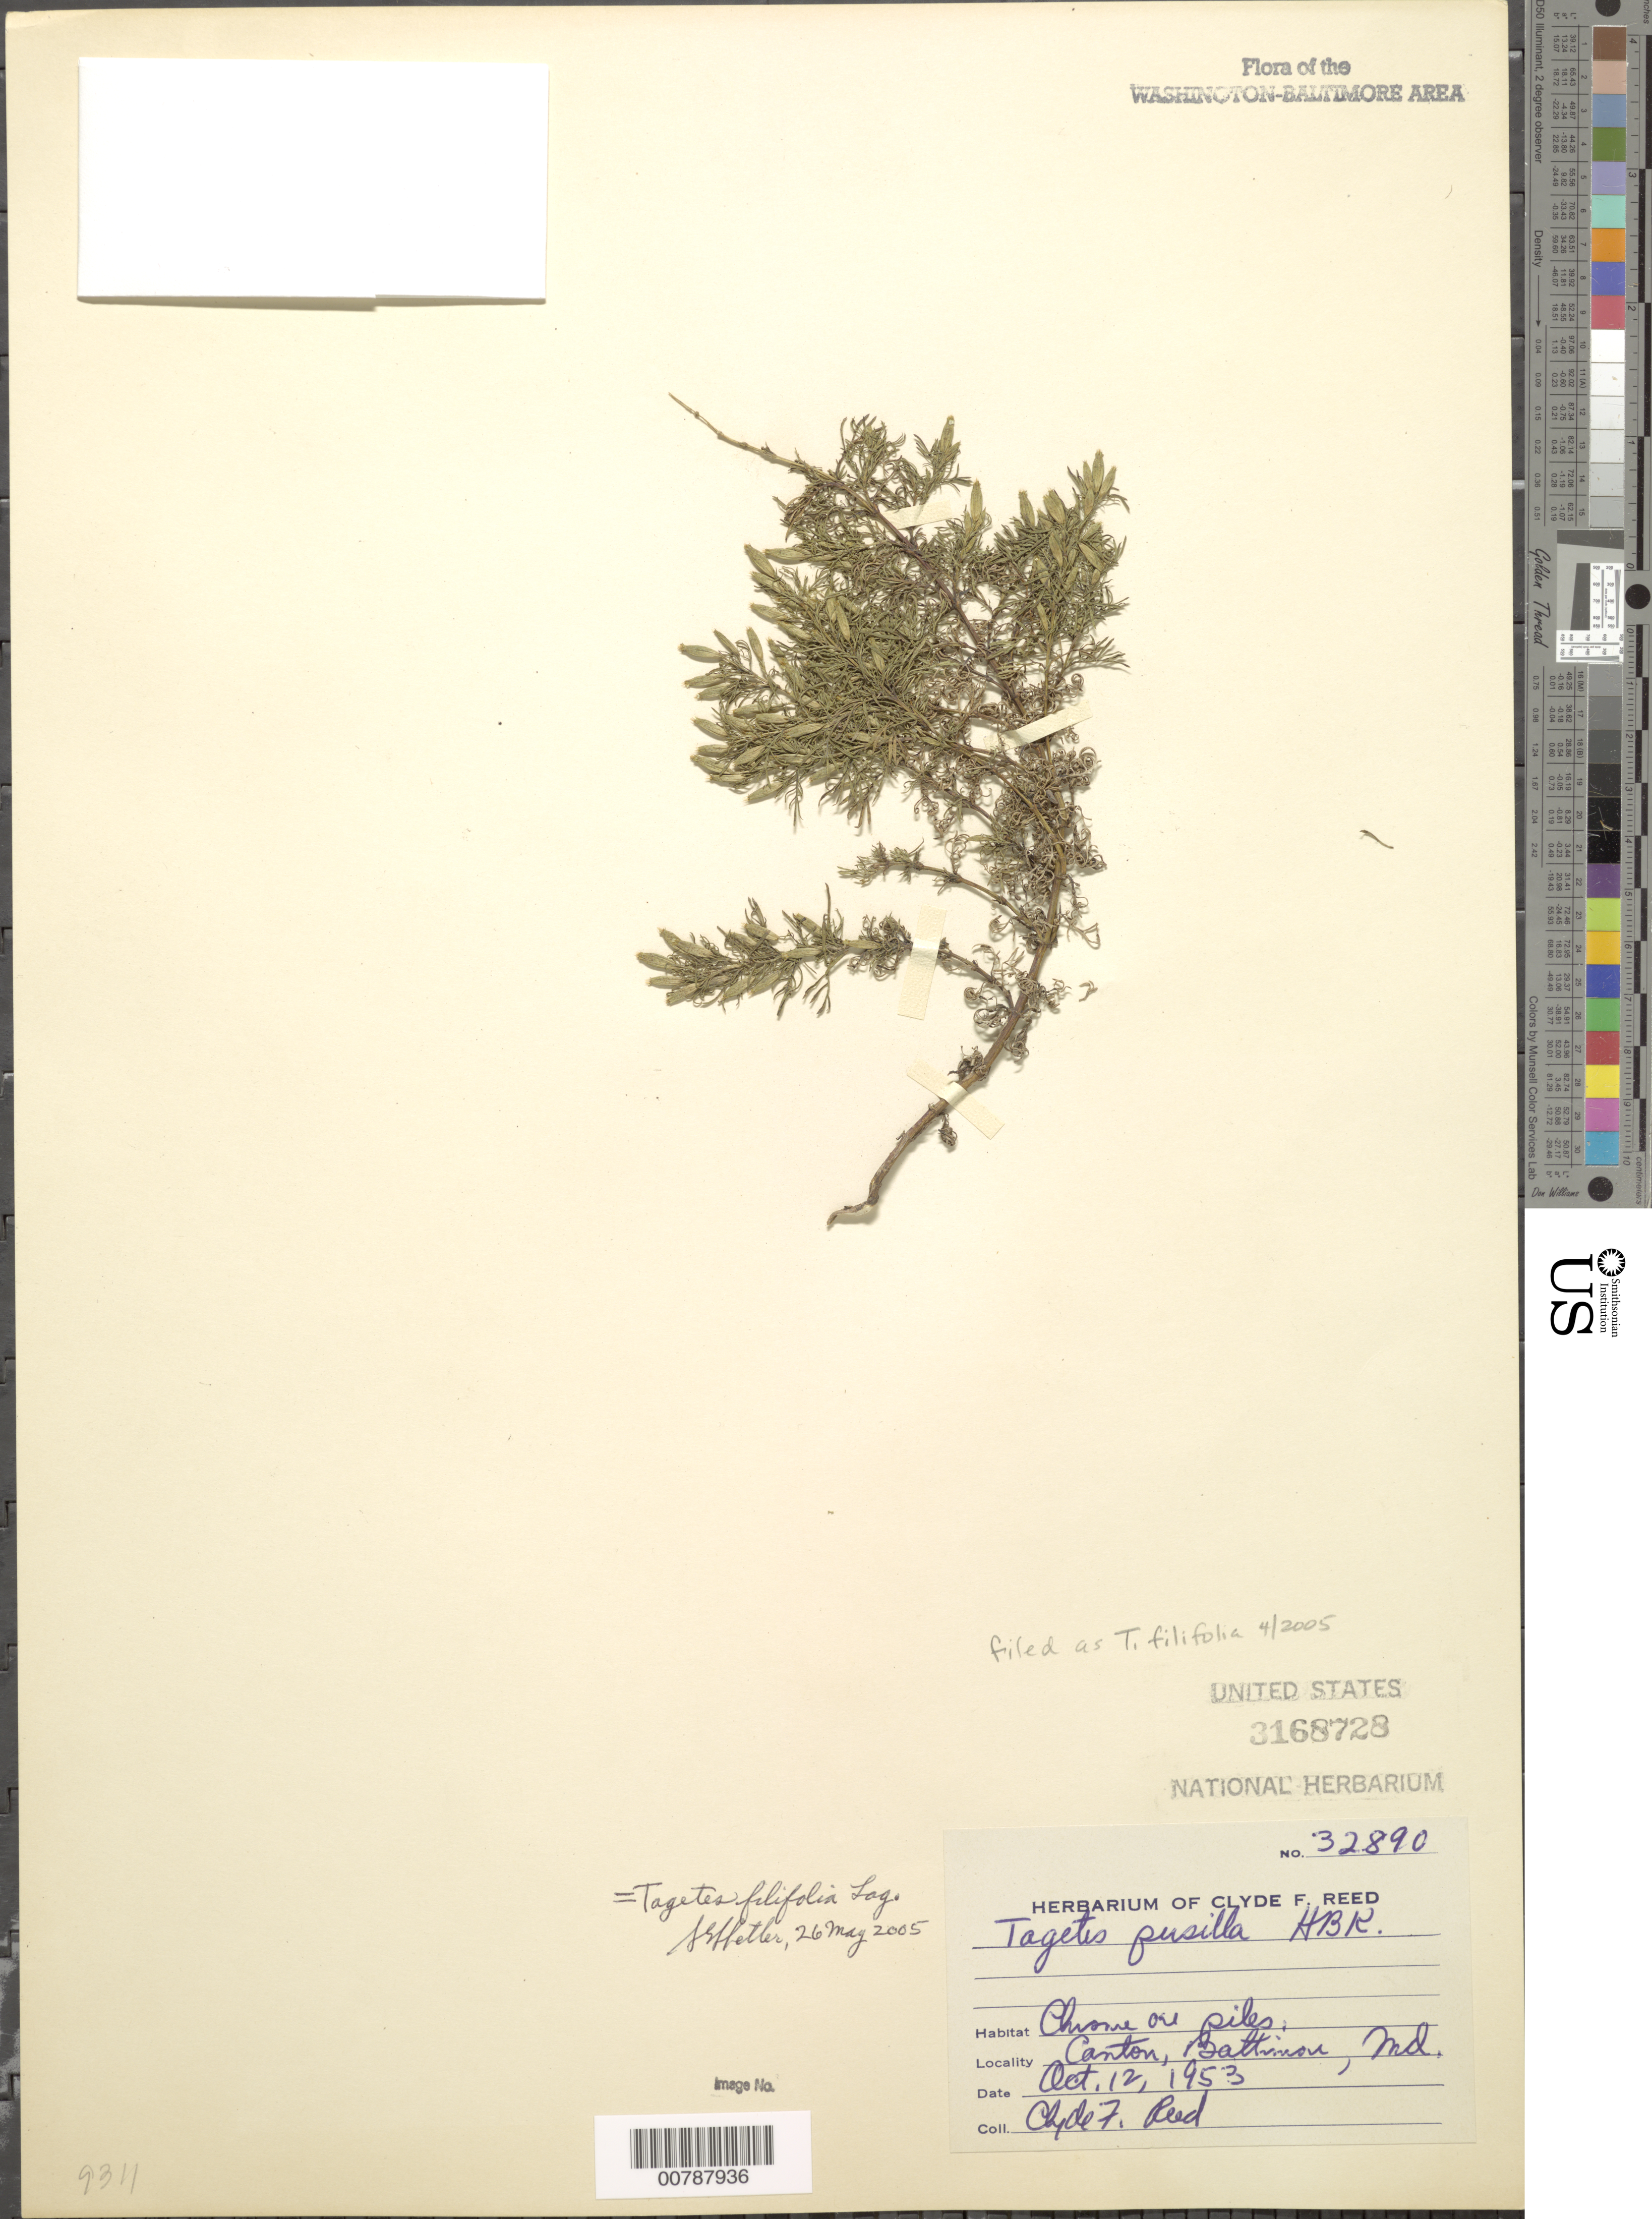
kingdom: Plantae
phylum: Tracheophyta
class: Magnoliopsida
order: Asterales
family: Asteraceae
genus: Tagetes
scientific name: Tagetes filifolia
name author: Lag.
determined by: Shetler, Stanwyn G., (US), NMNH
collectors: C. F. Reed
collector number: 32890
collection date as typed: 12 Oct 1953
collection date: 1953-10-12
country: United States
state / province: Maryland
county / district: City of Baltimore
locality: Canton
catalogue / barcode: US 3168728